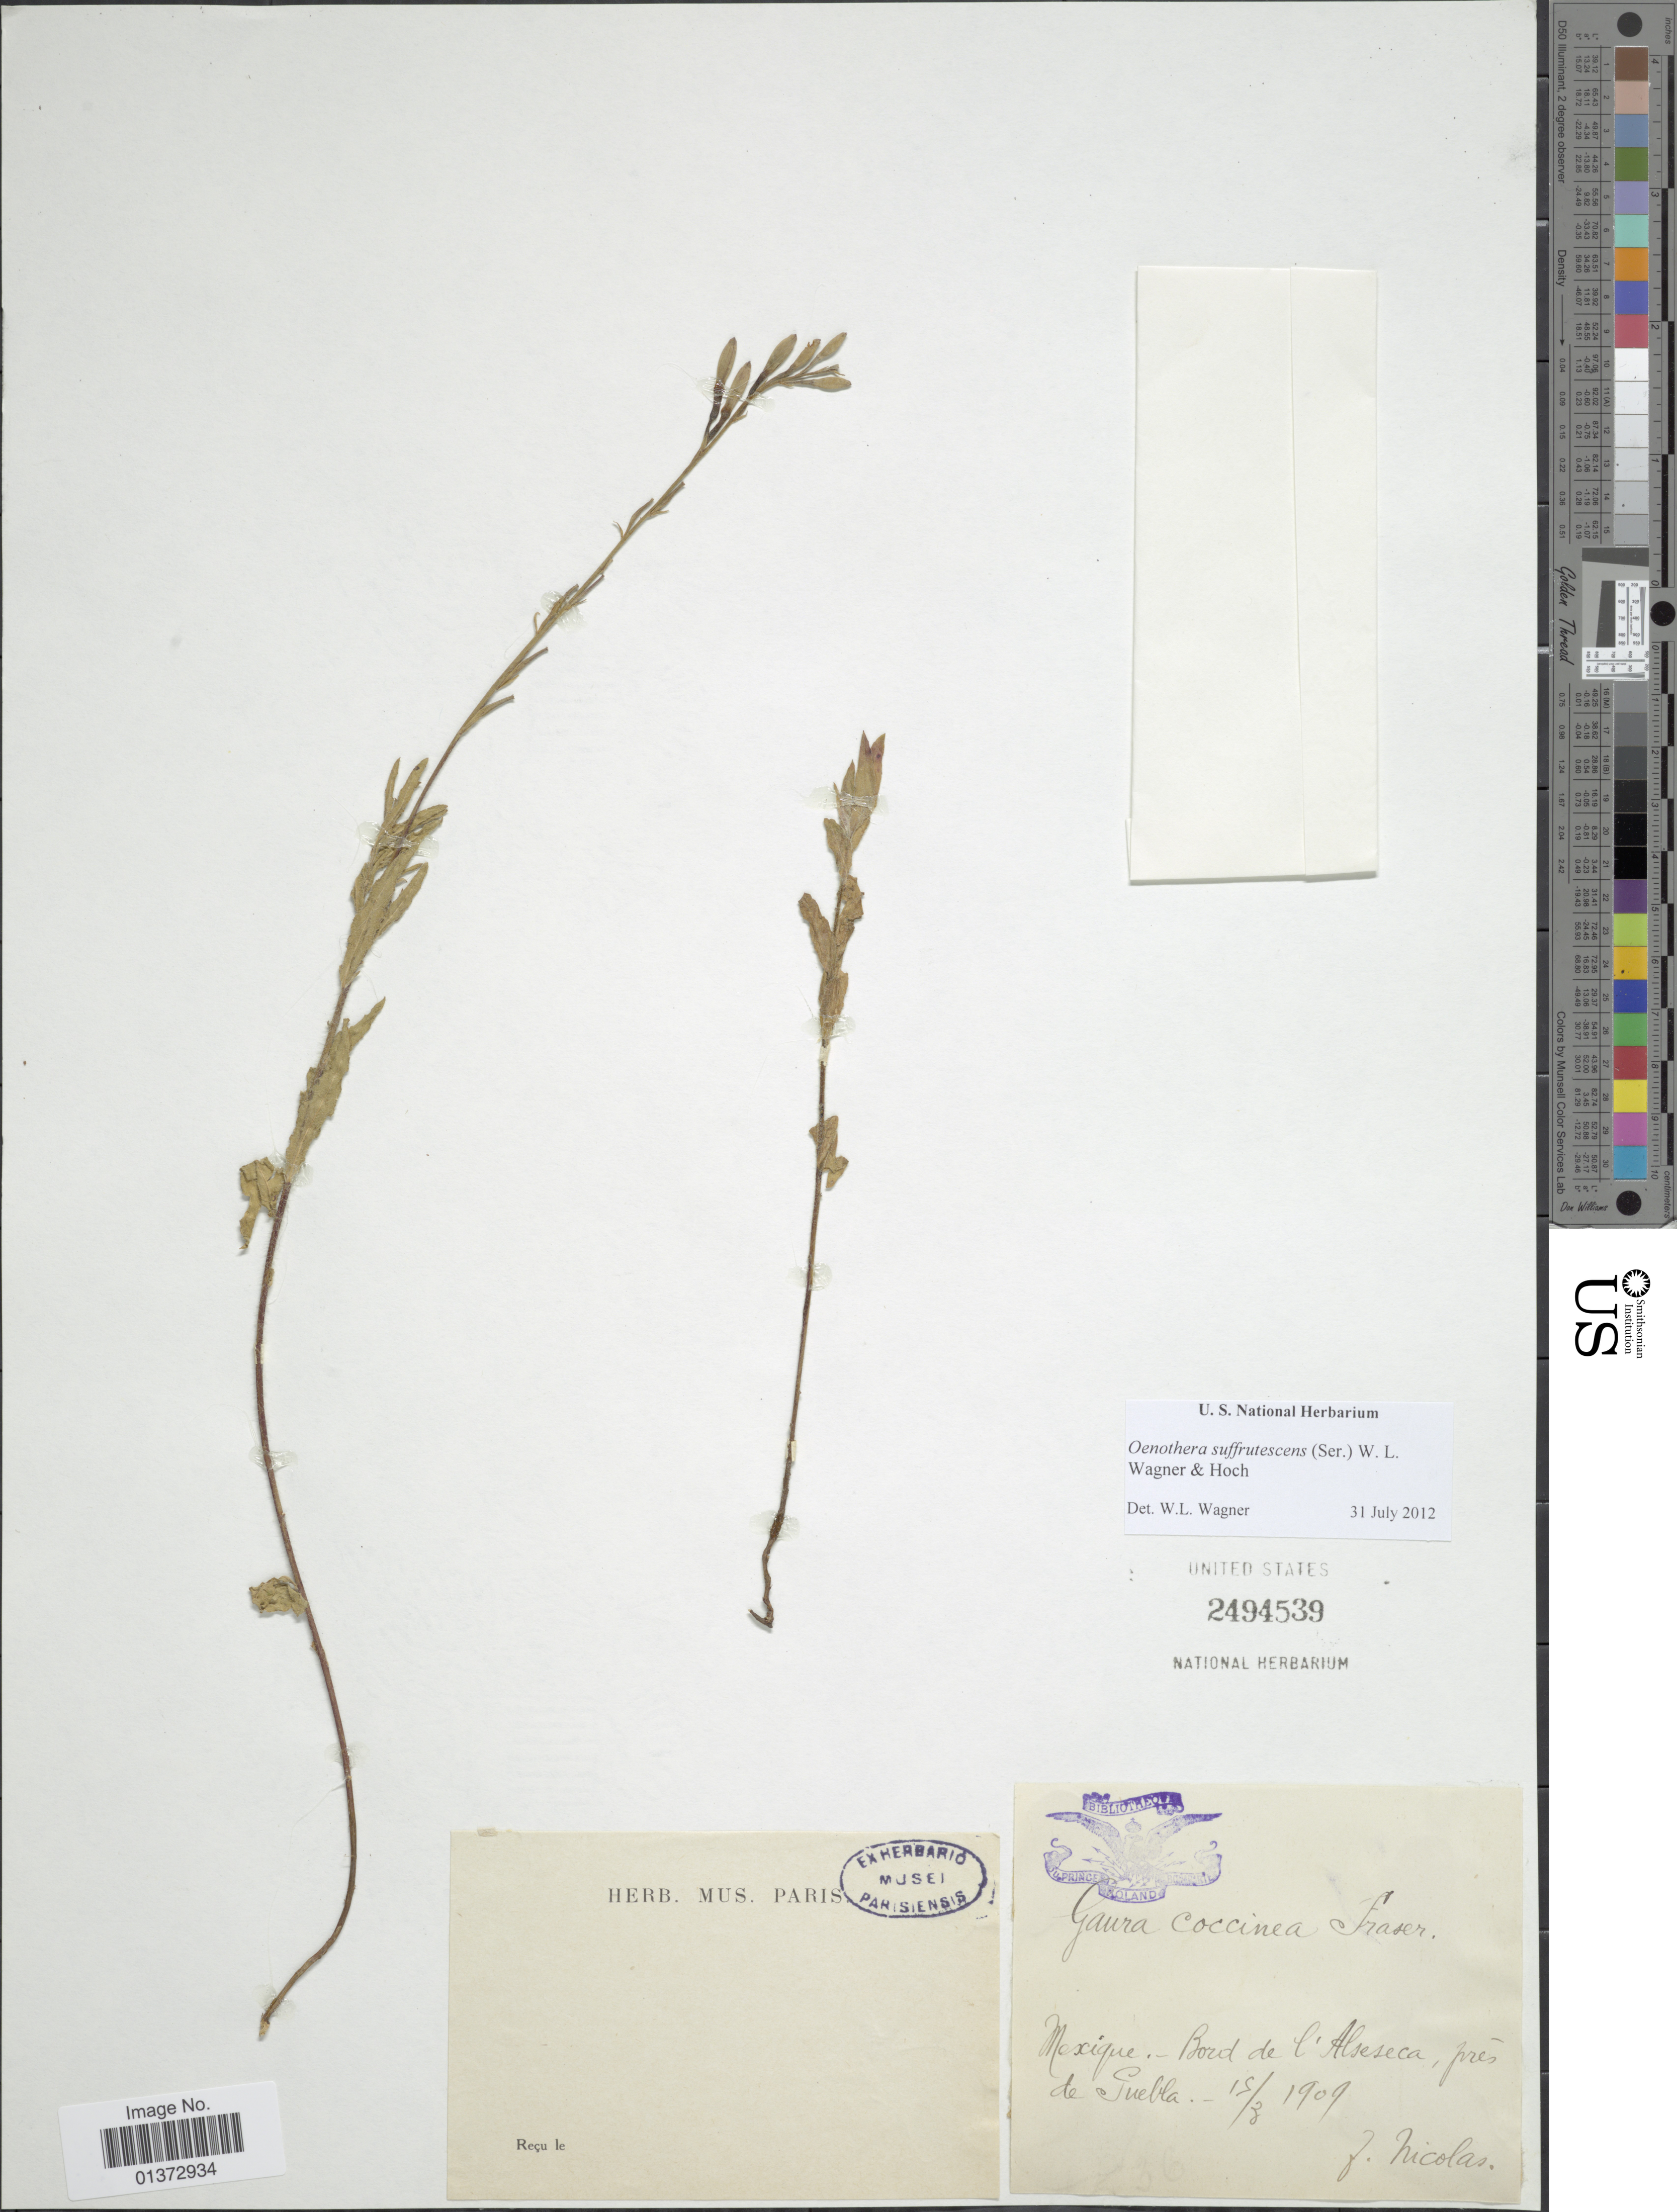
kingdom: Plantae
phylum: Tracheophyta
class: Magnoliopsida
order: Myrtales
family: Onagraceae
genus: Oenothera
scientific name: Oenothera suffrutescens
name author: (Ser.) W.L. Wagner & Hoch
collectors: F. Nicolas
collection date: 1909-03-17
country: Mexico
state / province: Puebla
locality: Bord de l'Alseseca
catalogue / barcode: US 2494539